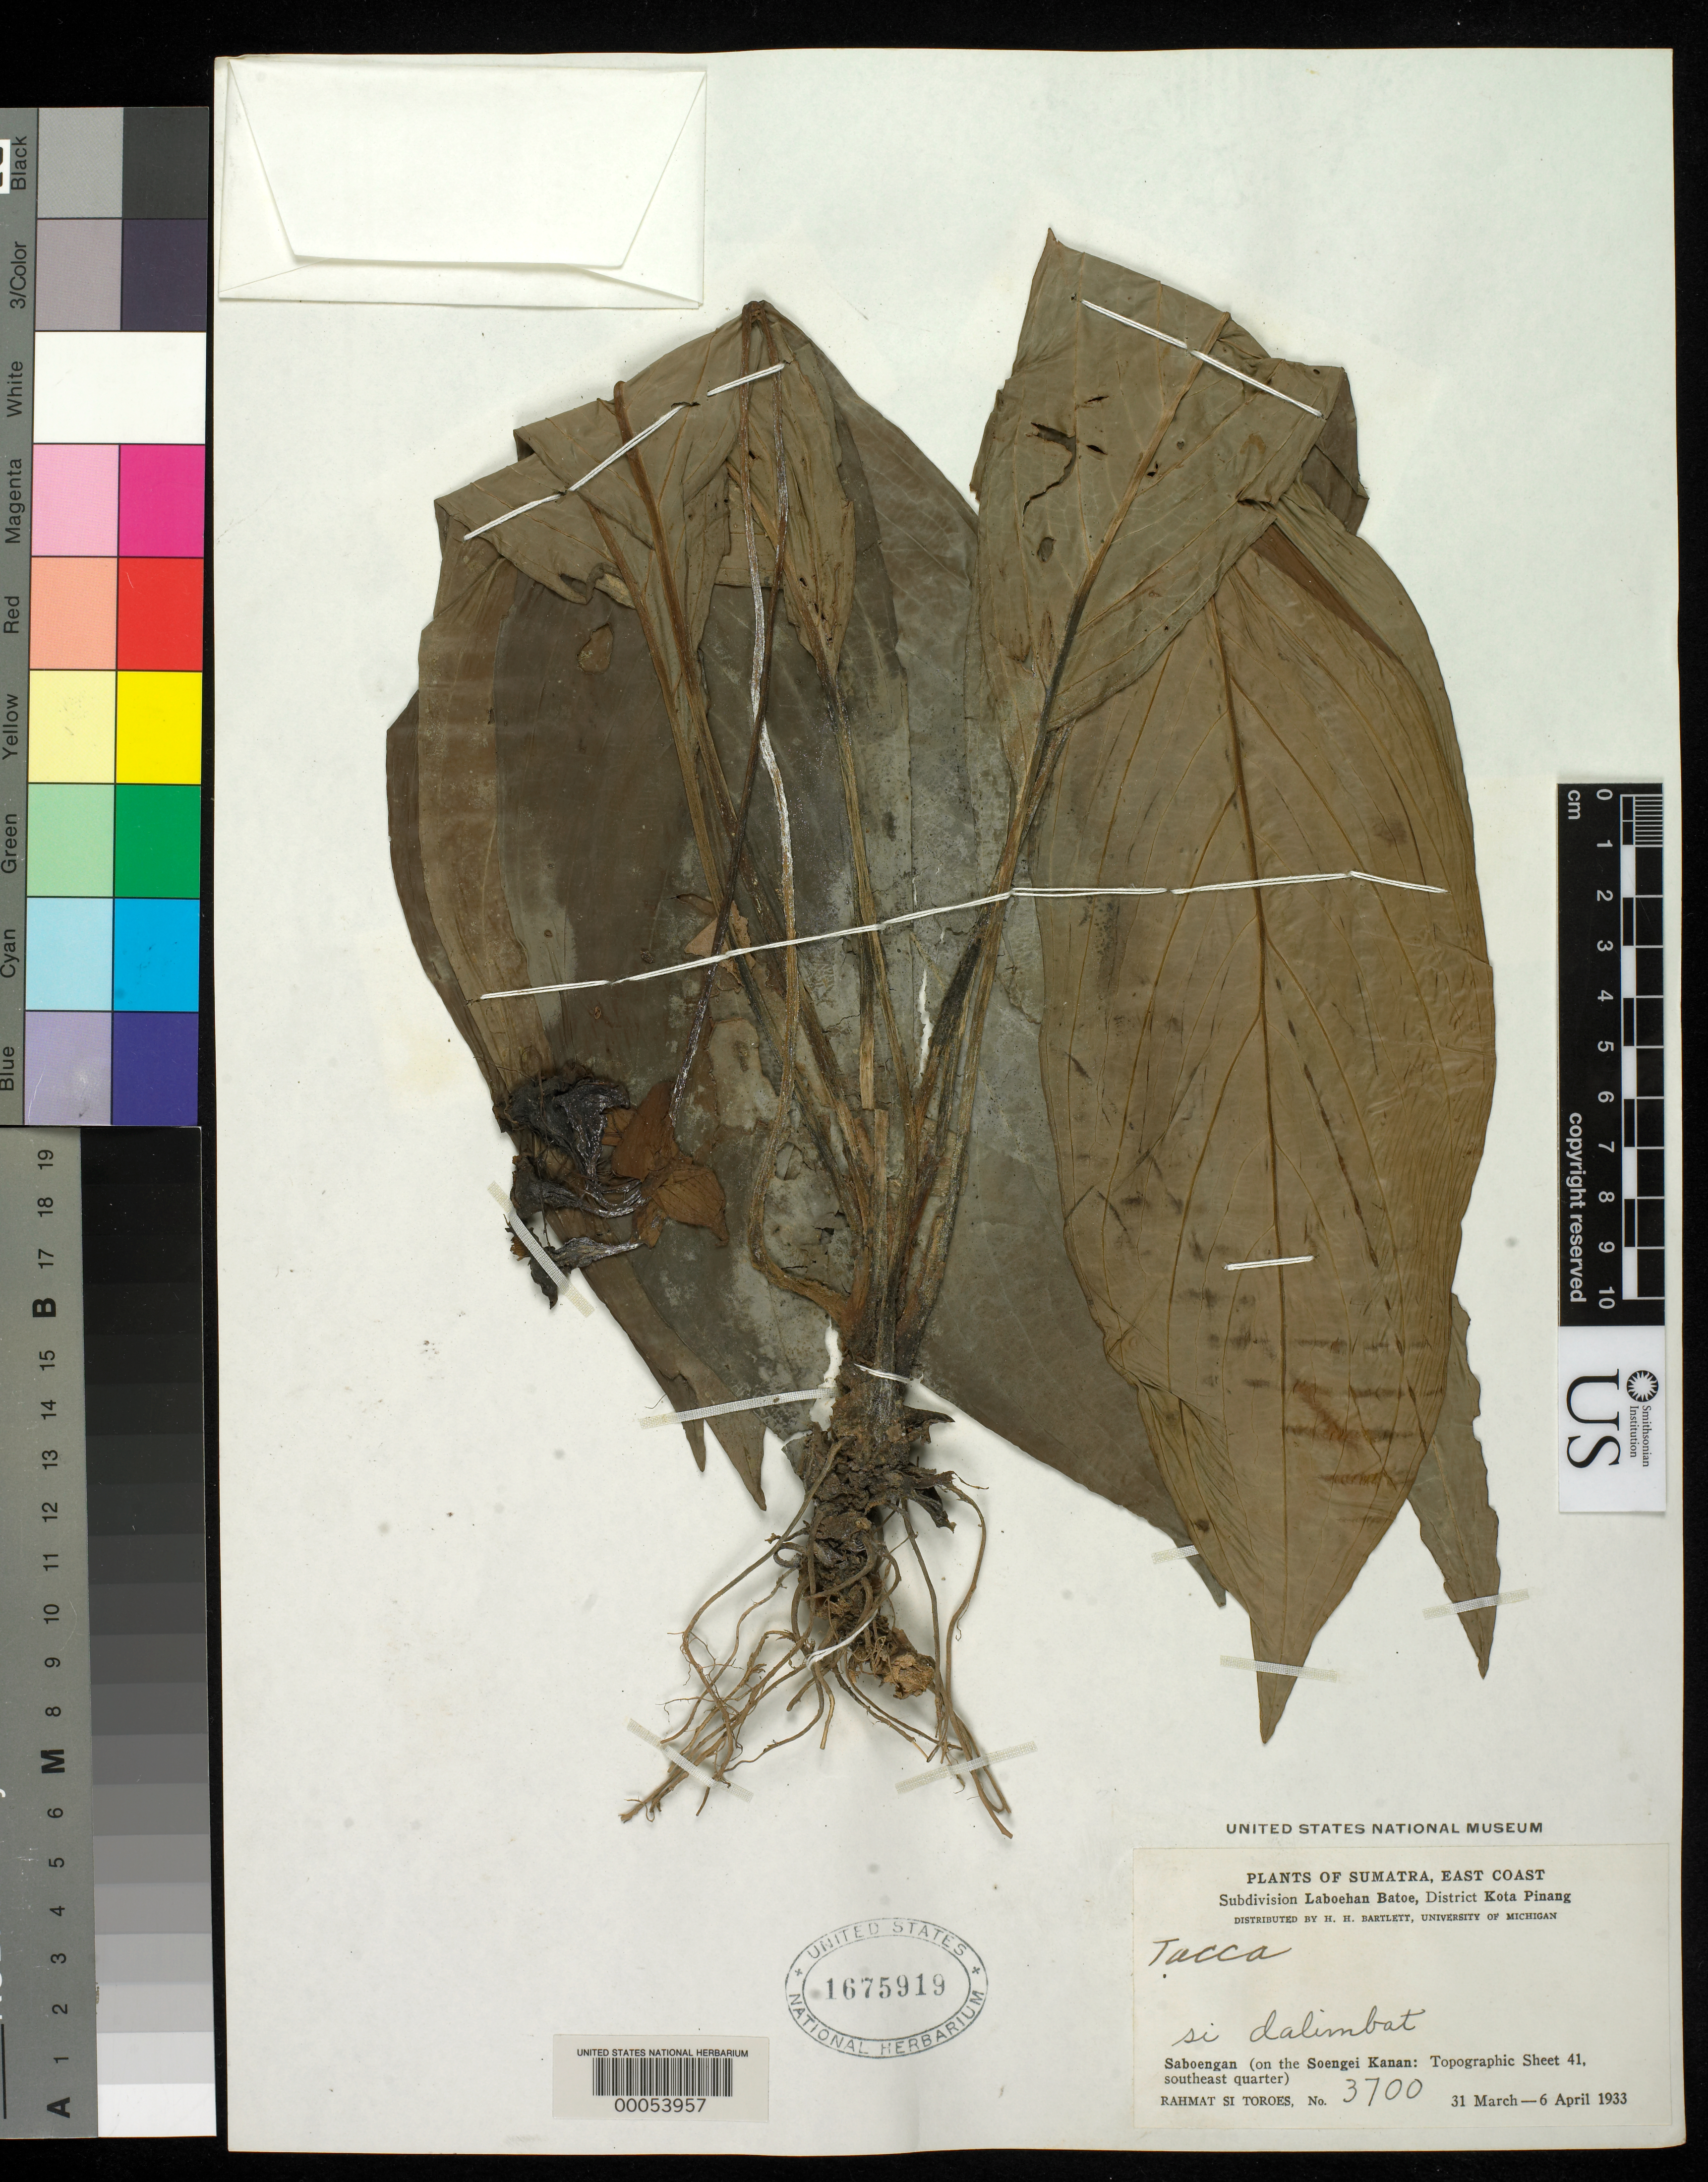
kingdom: Plantae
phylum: Tracheophyta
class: Liliopsida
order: Dioscoreales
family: Dioscoreaceae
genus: Tacca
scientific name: Tacca sp.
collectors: Rahmat Si Boeea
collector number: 3700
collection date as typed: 31 Mar 1933 to 06 Apr 1933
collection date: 1933-03-31/1933-04-06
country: Indonesia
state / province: Laboehan Batoe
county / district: Kota Pinang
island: Sumatra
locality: Saboengan (on the Soengei Kanan)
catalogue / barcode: US 1675919